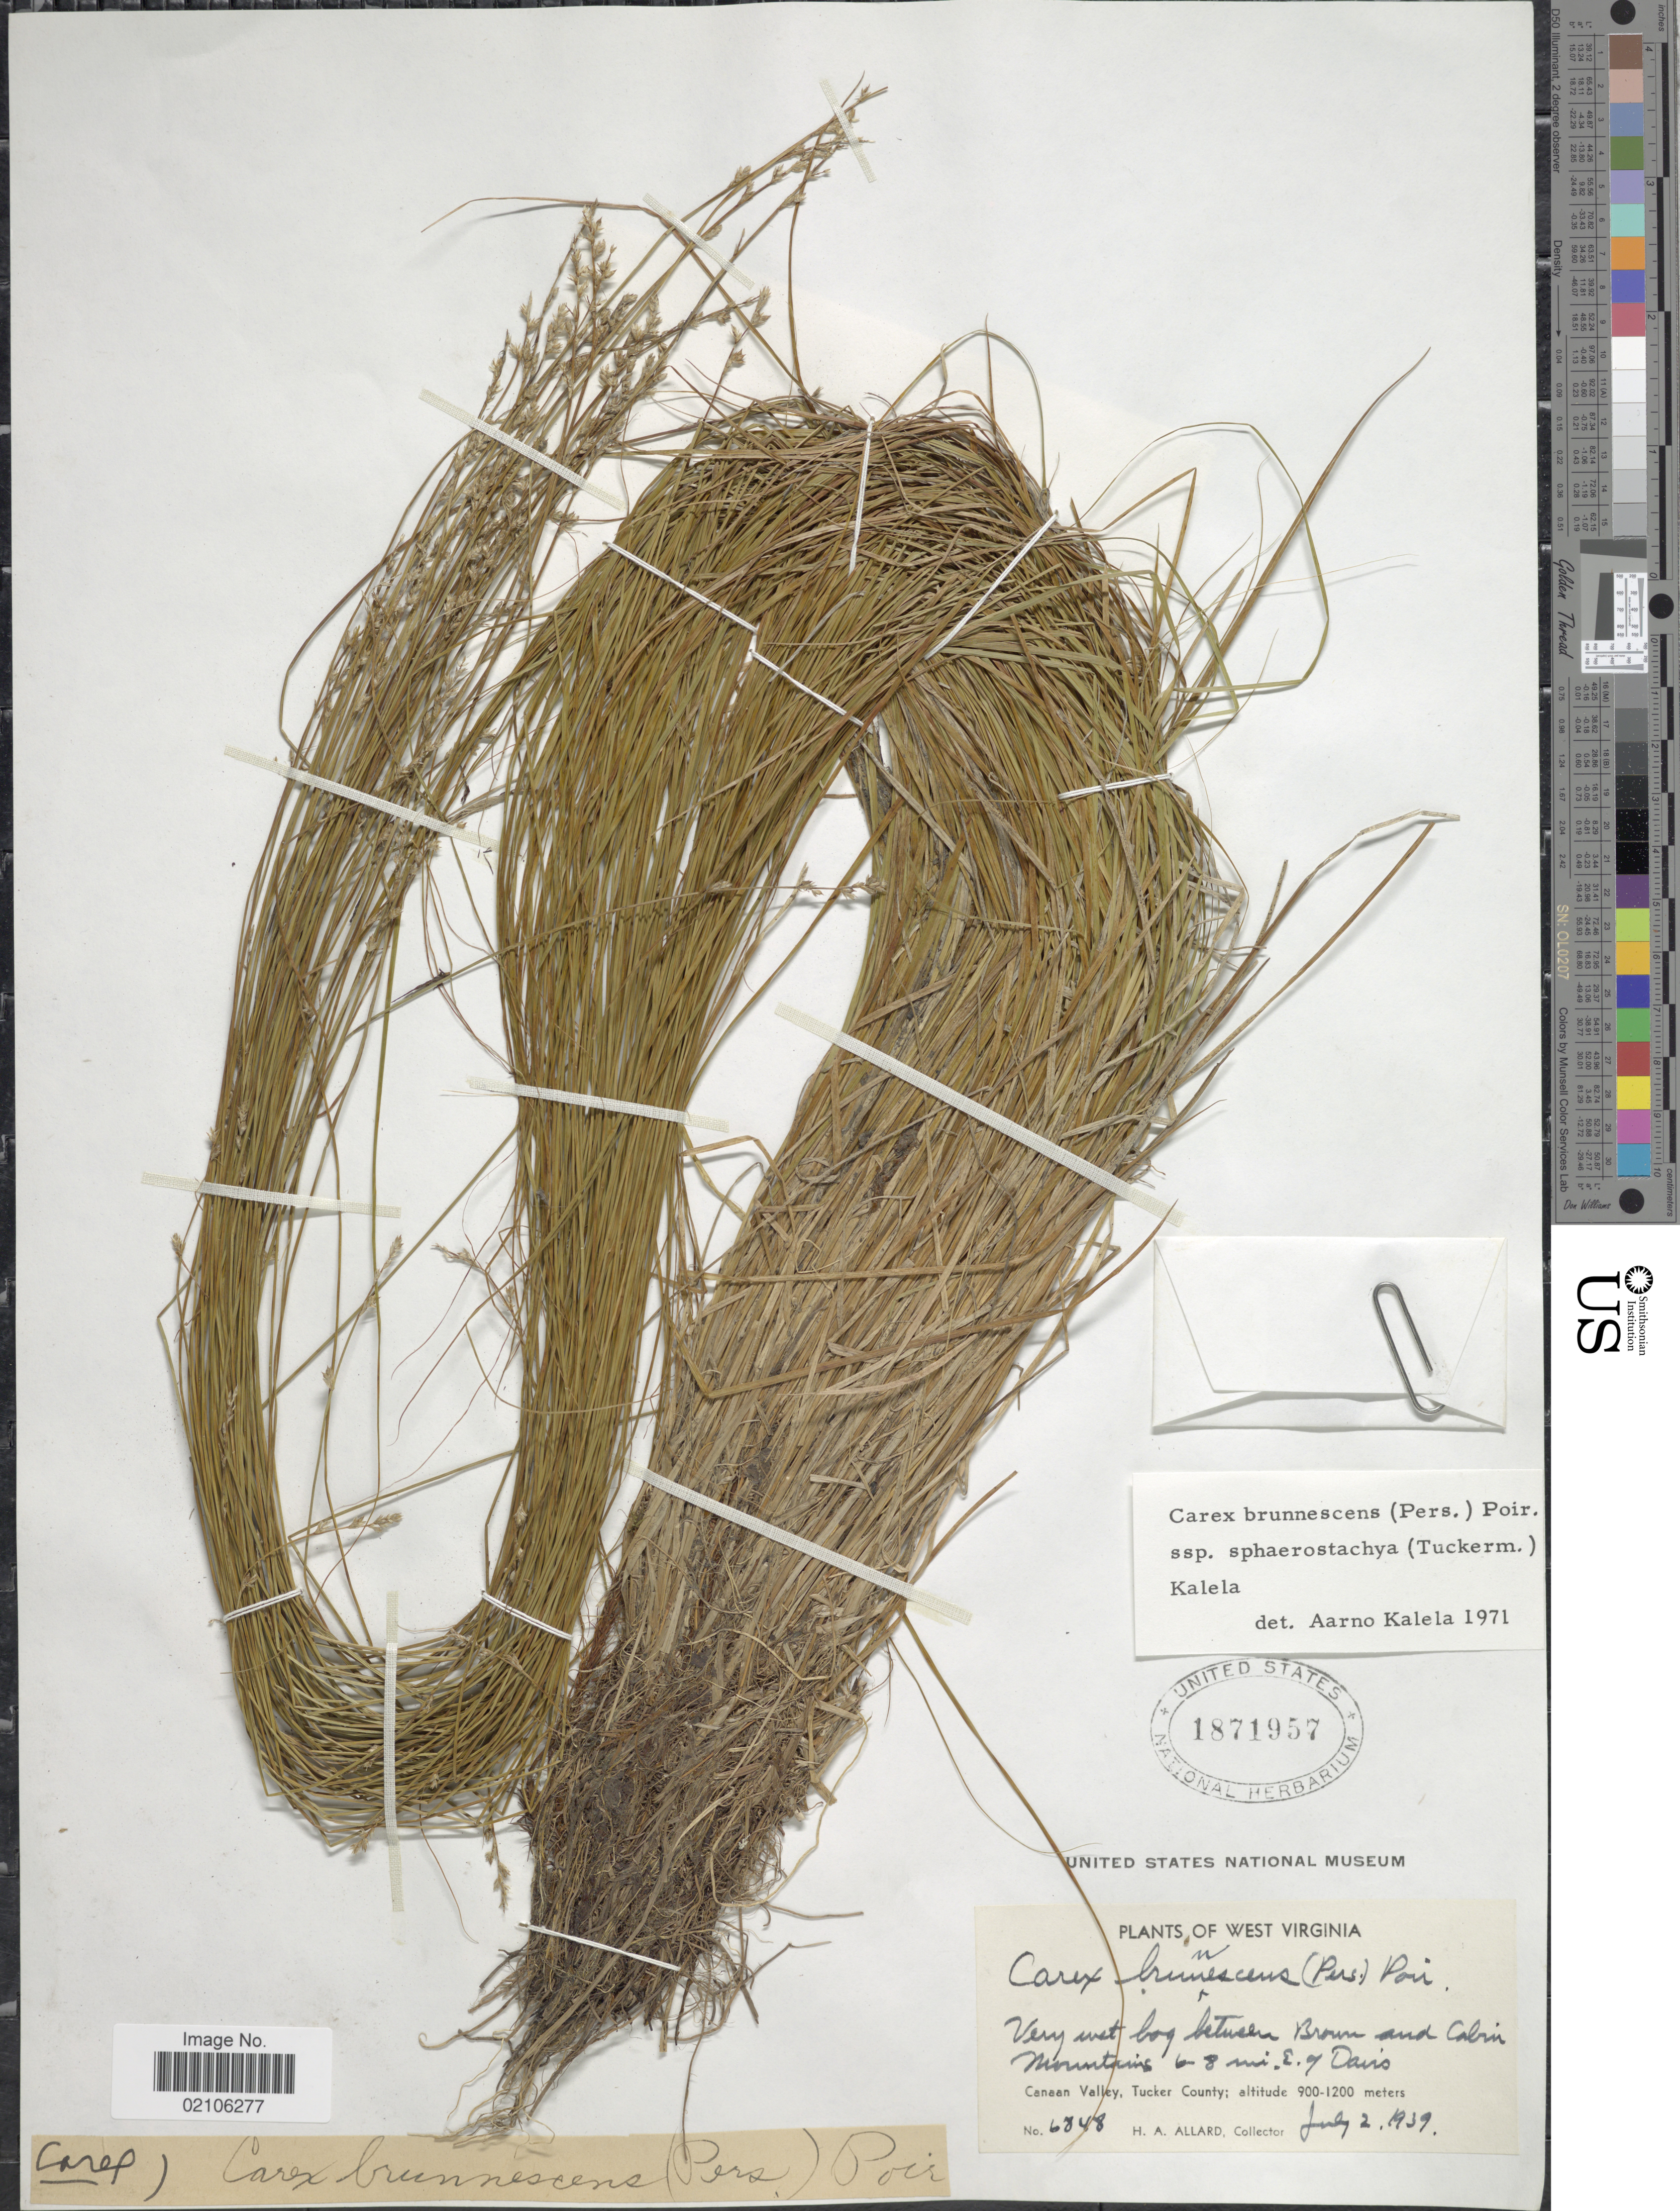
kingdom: Plantae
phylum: Tracheophyta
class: Liliopsida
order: Poales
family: Cyperaceae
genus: Carex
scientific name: Carex brunnescens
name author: (Pers.) Poir.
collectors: H. A. Allard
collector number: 6848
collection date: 1939-07-02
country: United States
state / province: West Virginia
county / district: Tucker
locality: Very wet bog between Brown and Cabin Mountains, 6-8 mi. E. of Davis, Canaan Valley, Tucker County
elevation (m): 900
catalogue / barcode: US 1871957